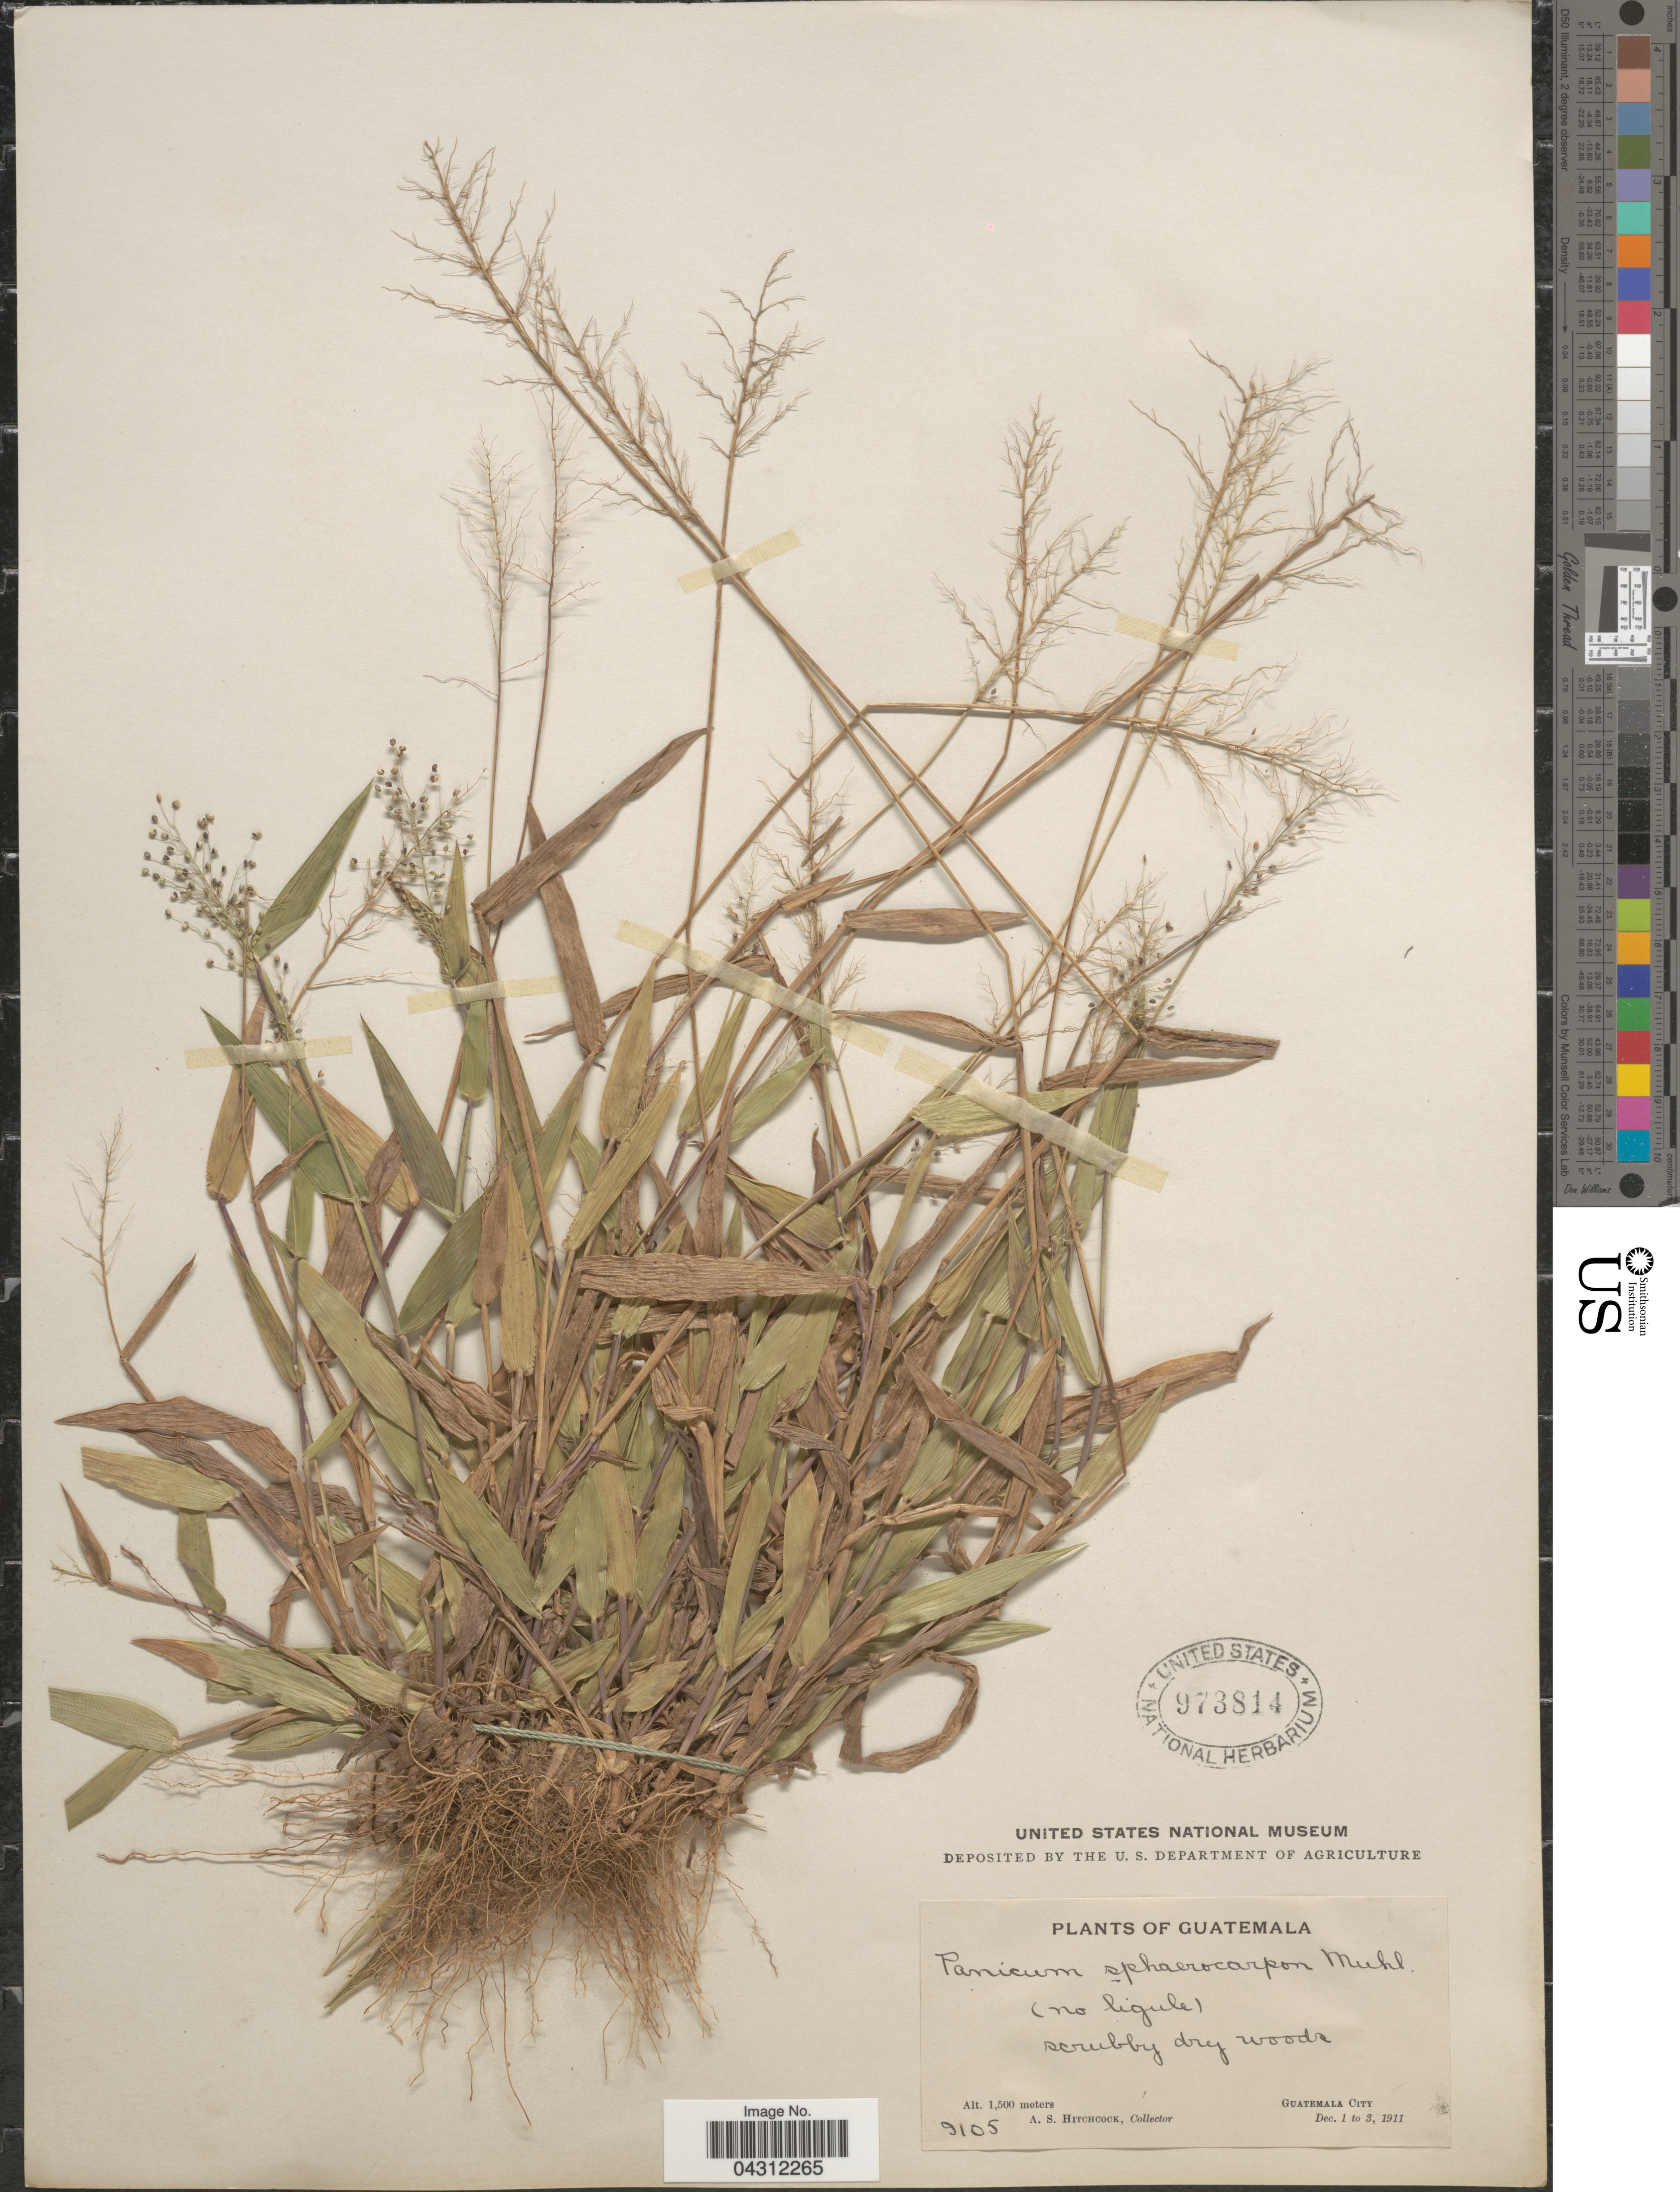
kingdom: Plantae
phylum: Tracheophyta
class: Liliopsida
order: Poales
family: Poaceae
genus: Dichanthelium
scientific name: Dichanthelium sphaerocarpon var. sphaerocarpon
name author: (Elliott) Gould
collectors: A. S. Hitchcock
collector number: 9105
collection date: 1911-12-01/1911-12-03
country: Guatemala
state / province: Guatemala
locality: Guatemala City.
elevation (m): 1500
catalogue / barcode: US 973814